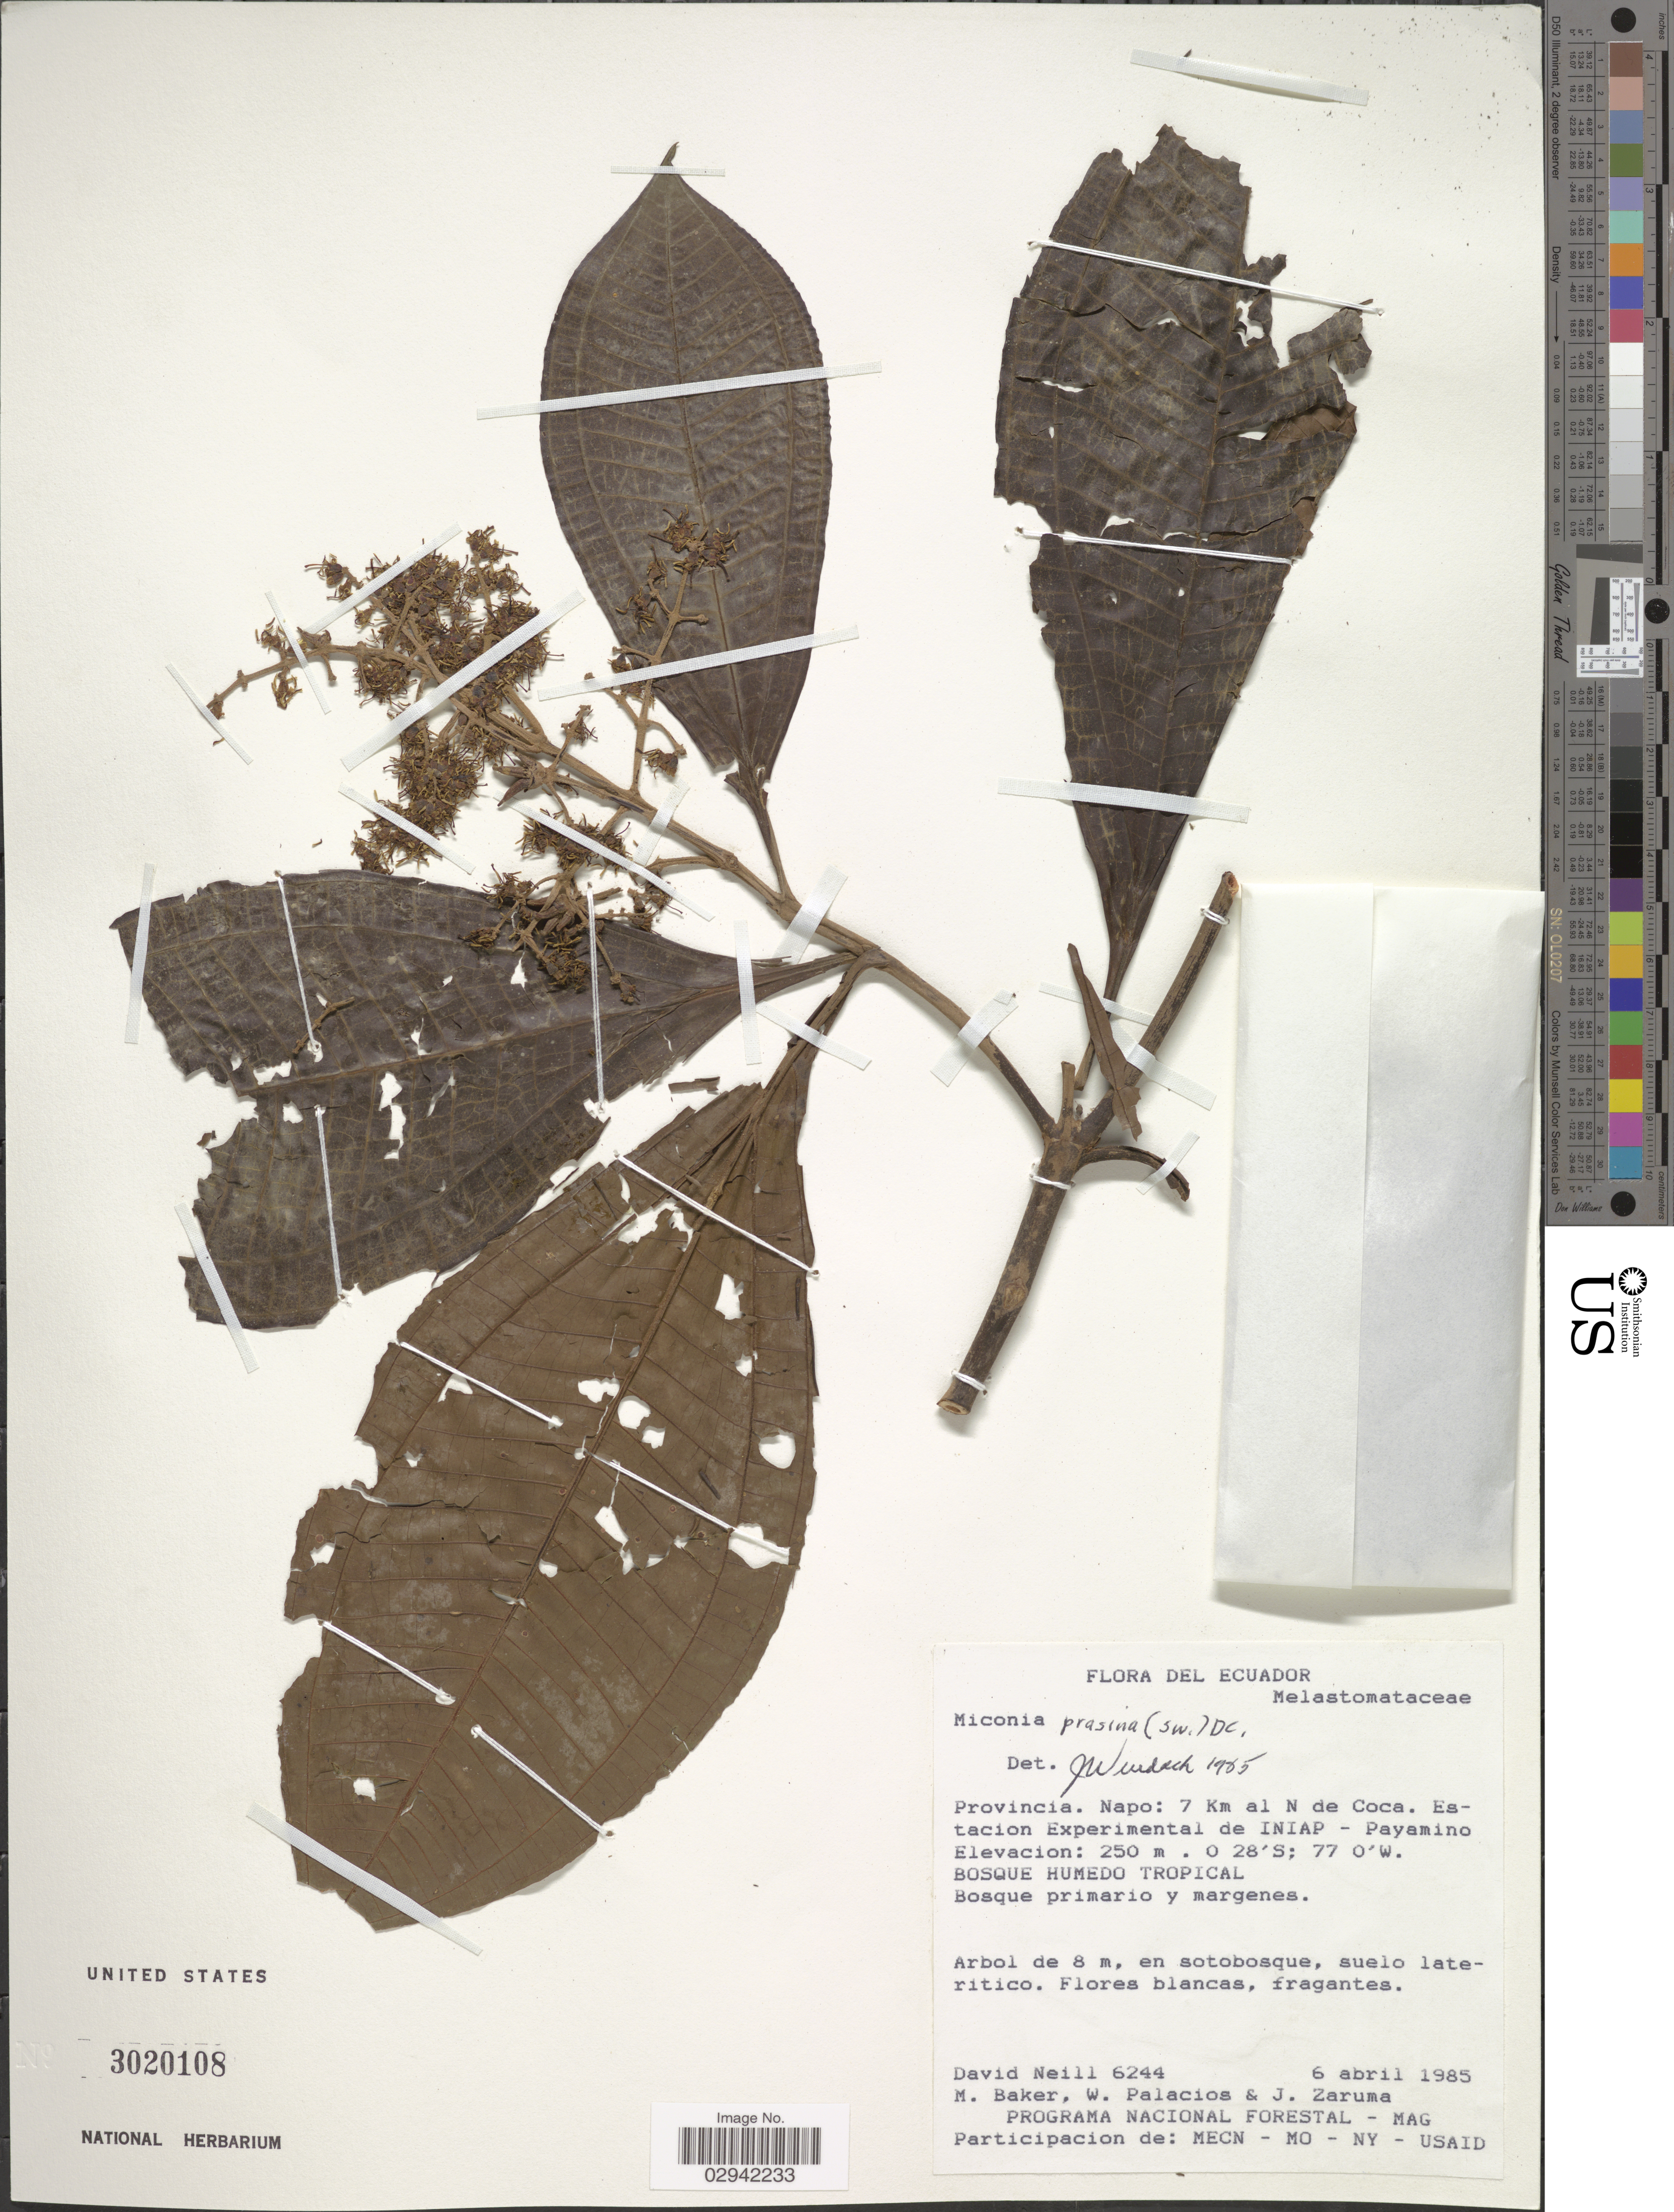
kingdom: Plantae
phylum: Tracheophyta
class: Magnoliopsida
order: Myrtales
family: Melastomataceae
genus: Miconia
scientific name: Miconia prasina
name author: (Sw.) DC.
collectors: D. Neill, M. Baker, W. Palacios & J. Zaruma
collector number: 6244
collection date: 1985-04-06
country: Ecuador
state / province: Napo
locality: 7 Km al N de Coca. Estacion Experimental de INIAP - Payamino.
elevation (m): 250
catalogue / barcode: US 3020108